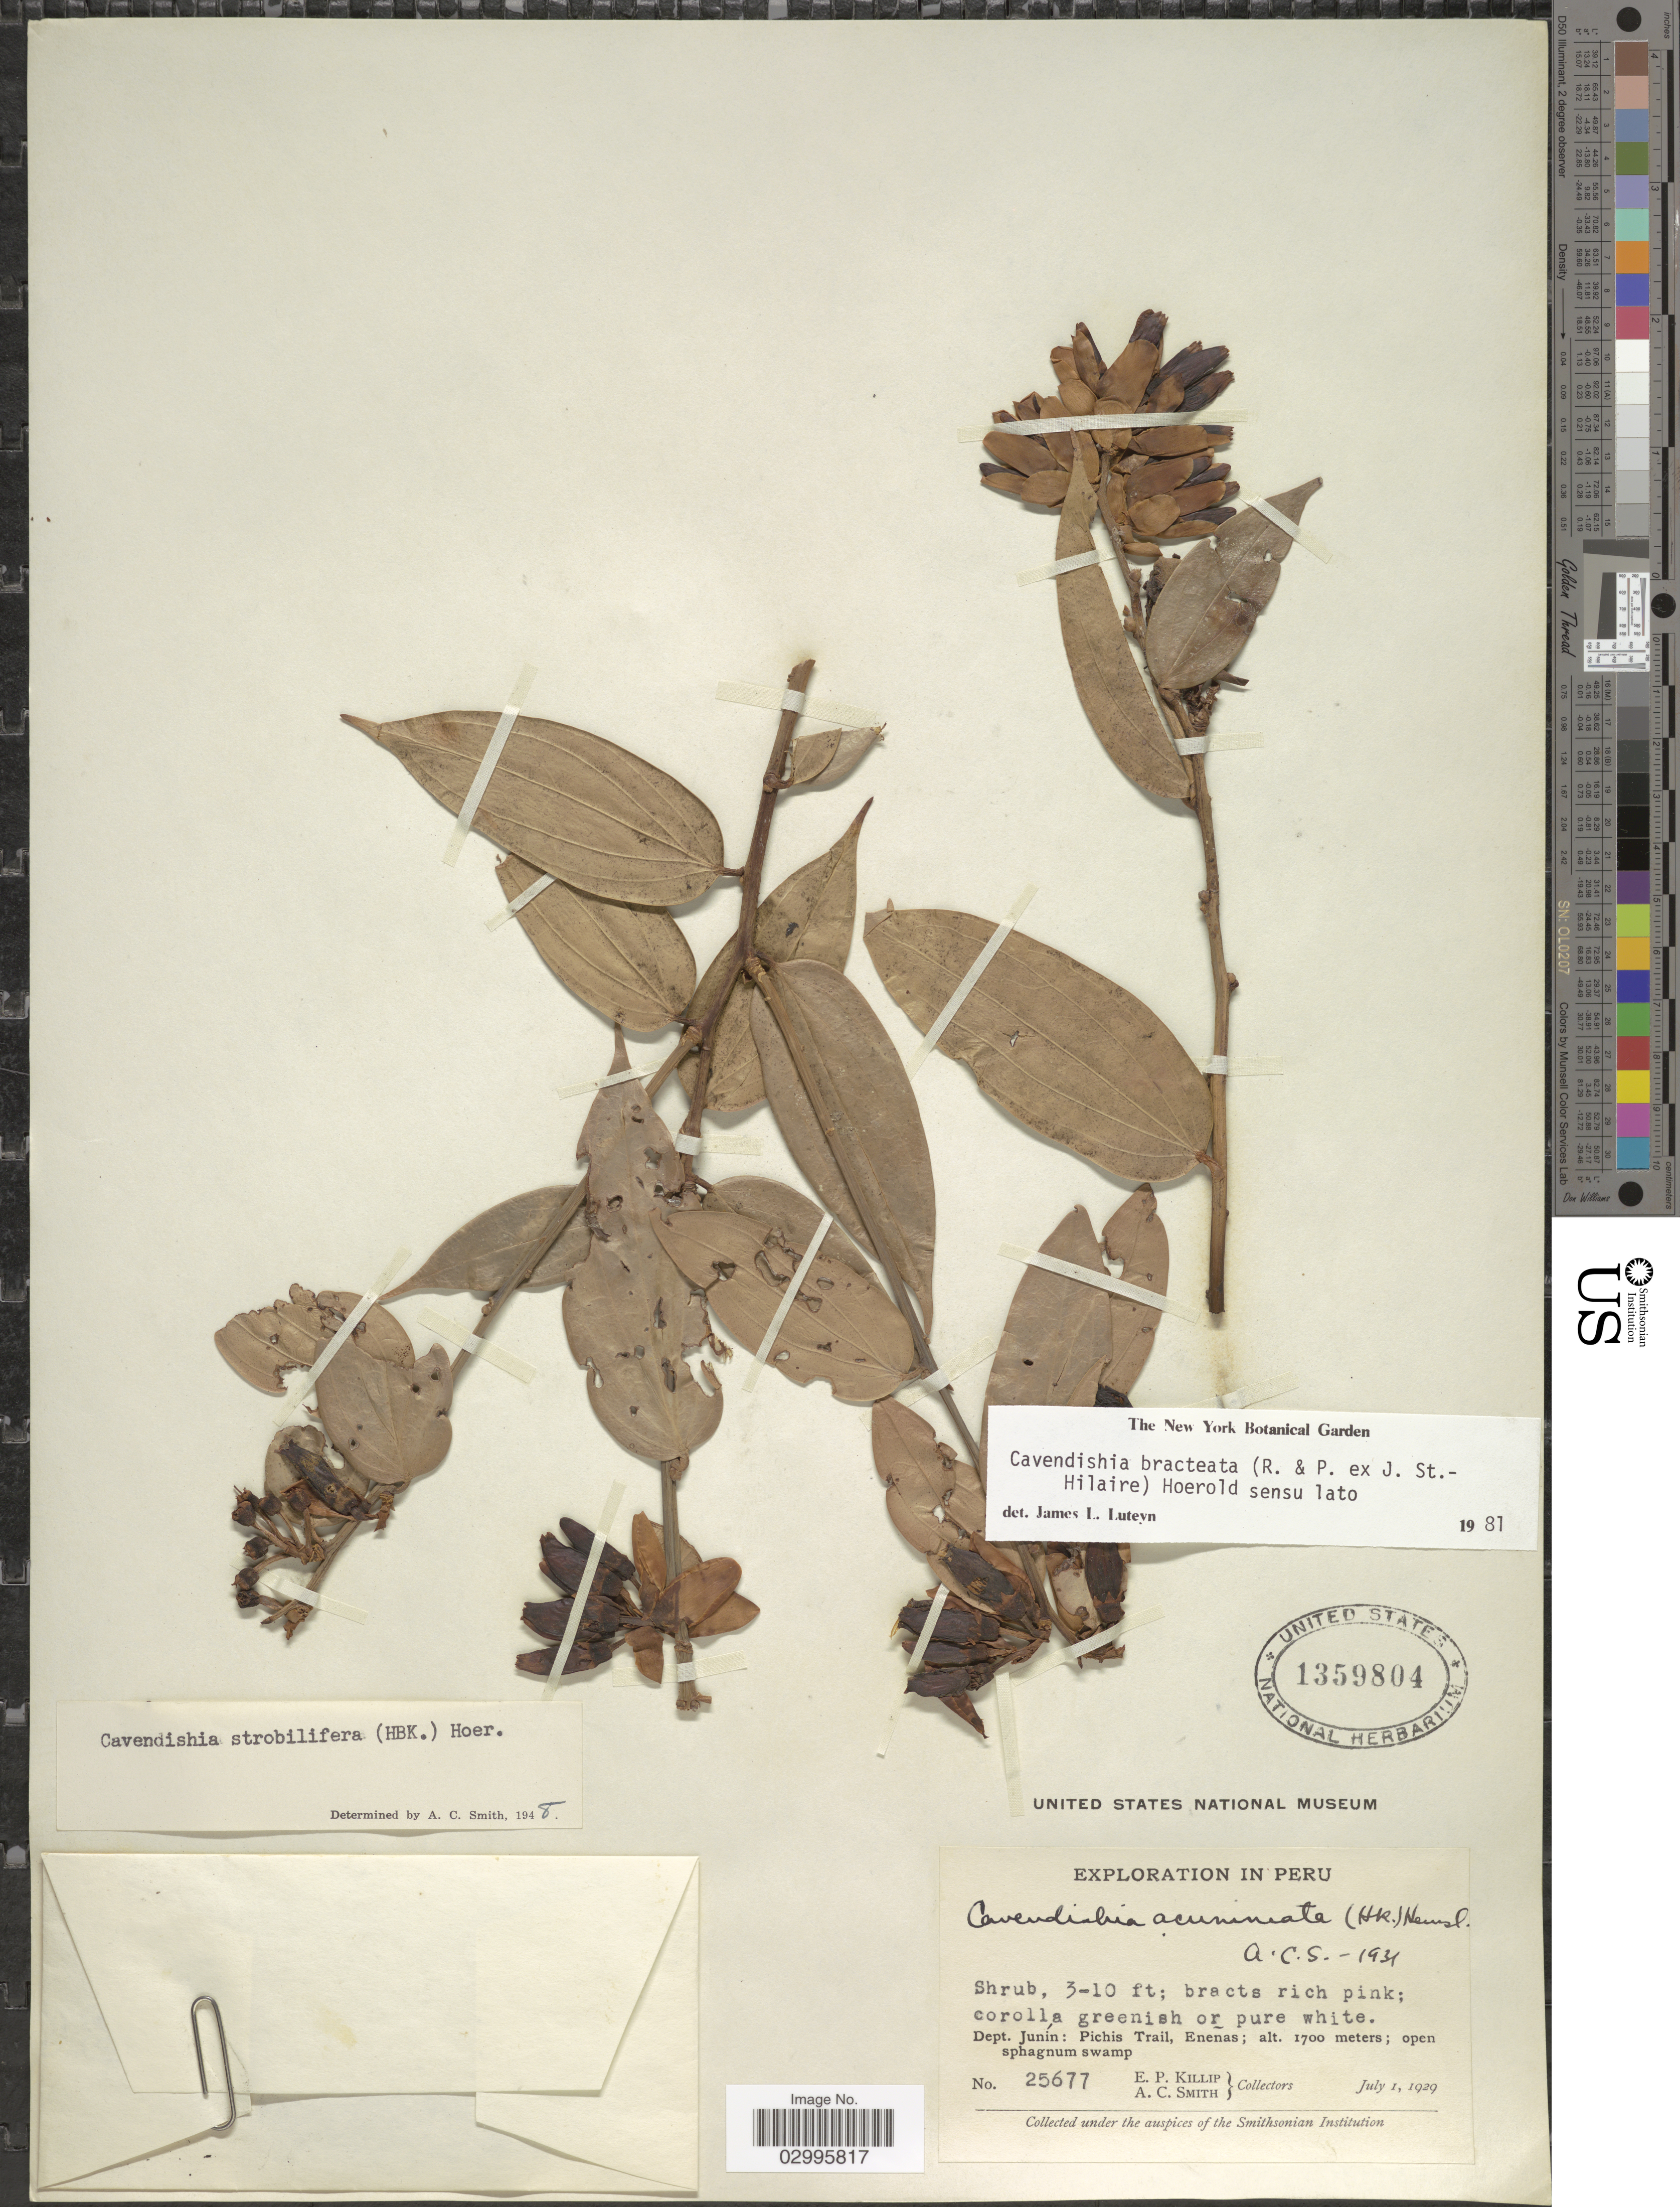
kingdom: Plantae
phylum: Tracheophyta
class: Magnoliopsida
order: Ericales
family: Ericaceae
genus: Cavendishia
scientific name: Cavendishia bracteata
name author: (Ruiz & Pav. ex J. St.-Hil.) Hoerold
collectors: E. P. Killip & A. C. Smith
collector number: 25677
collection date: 1929-07-01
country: Peru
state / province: Junín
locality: Dept. Junín: Pichis Trail, Enañas.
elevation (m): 1700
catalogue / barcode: US 1359804